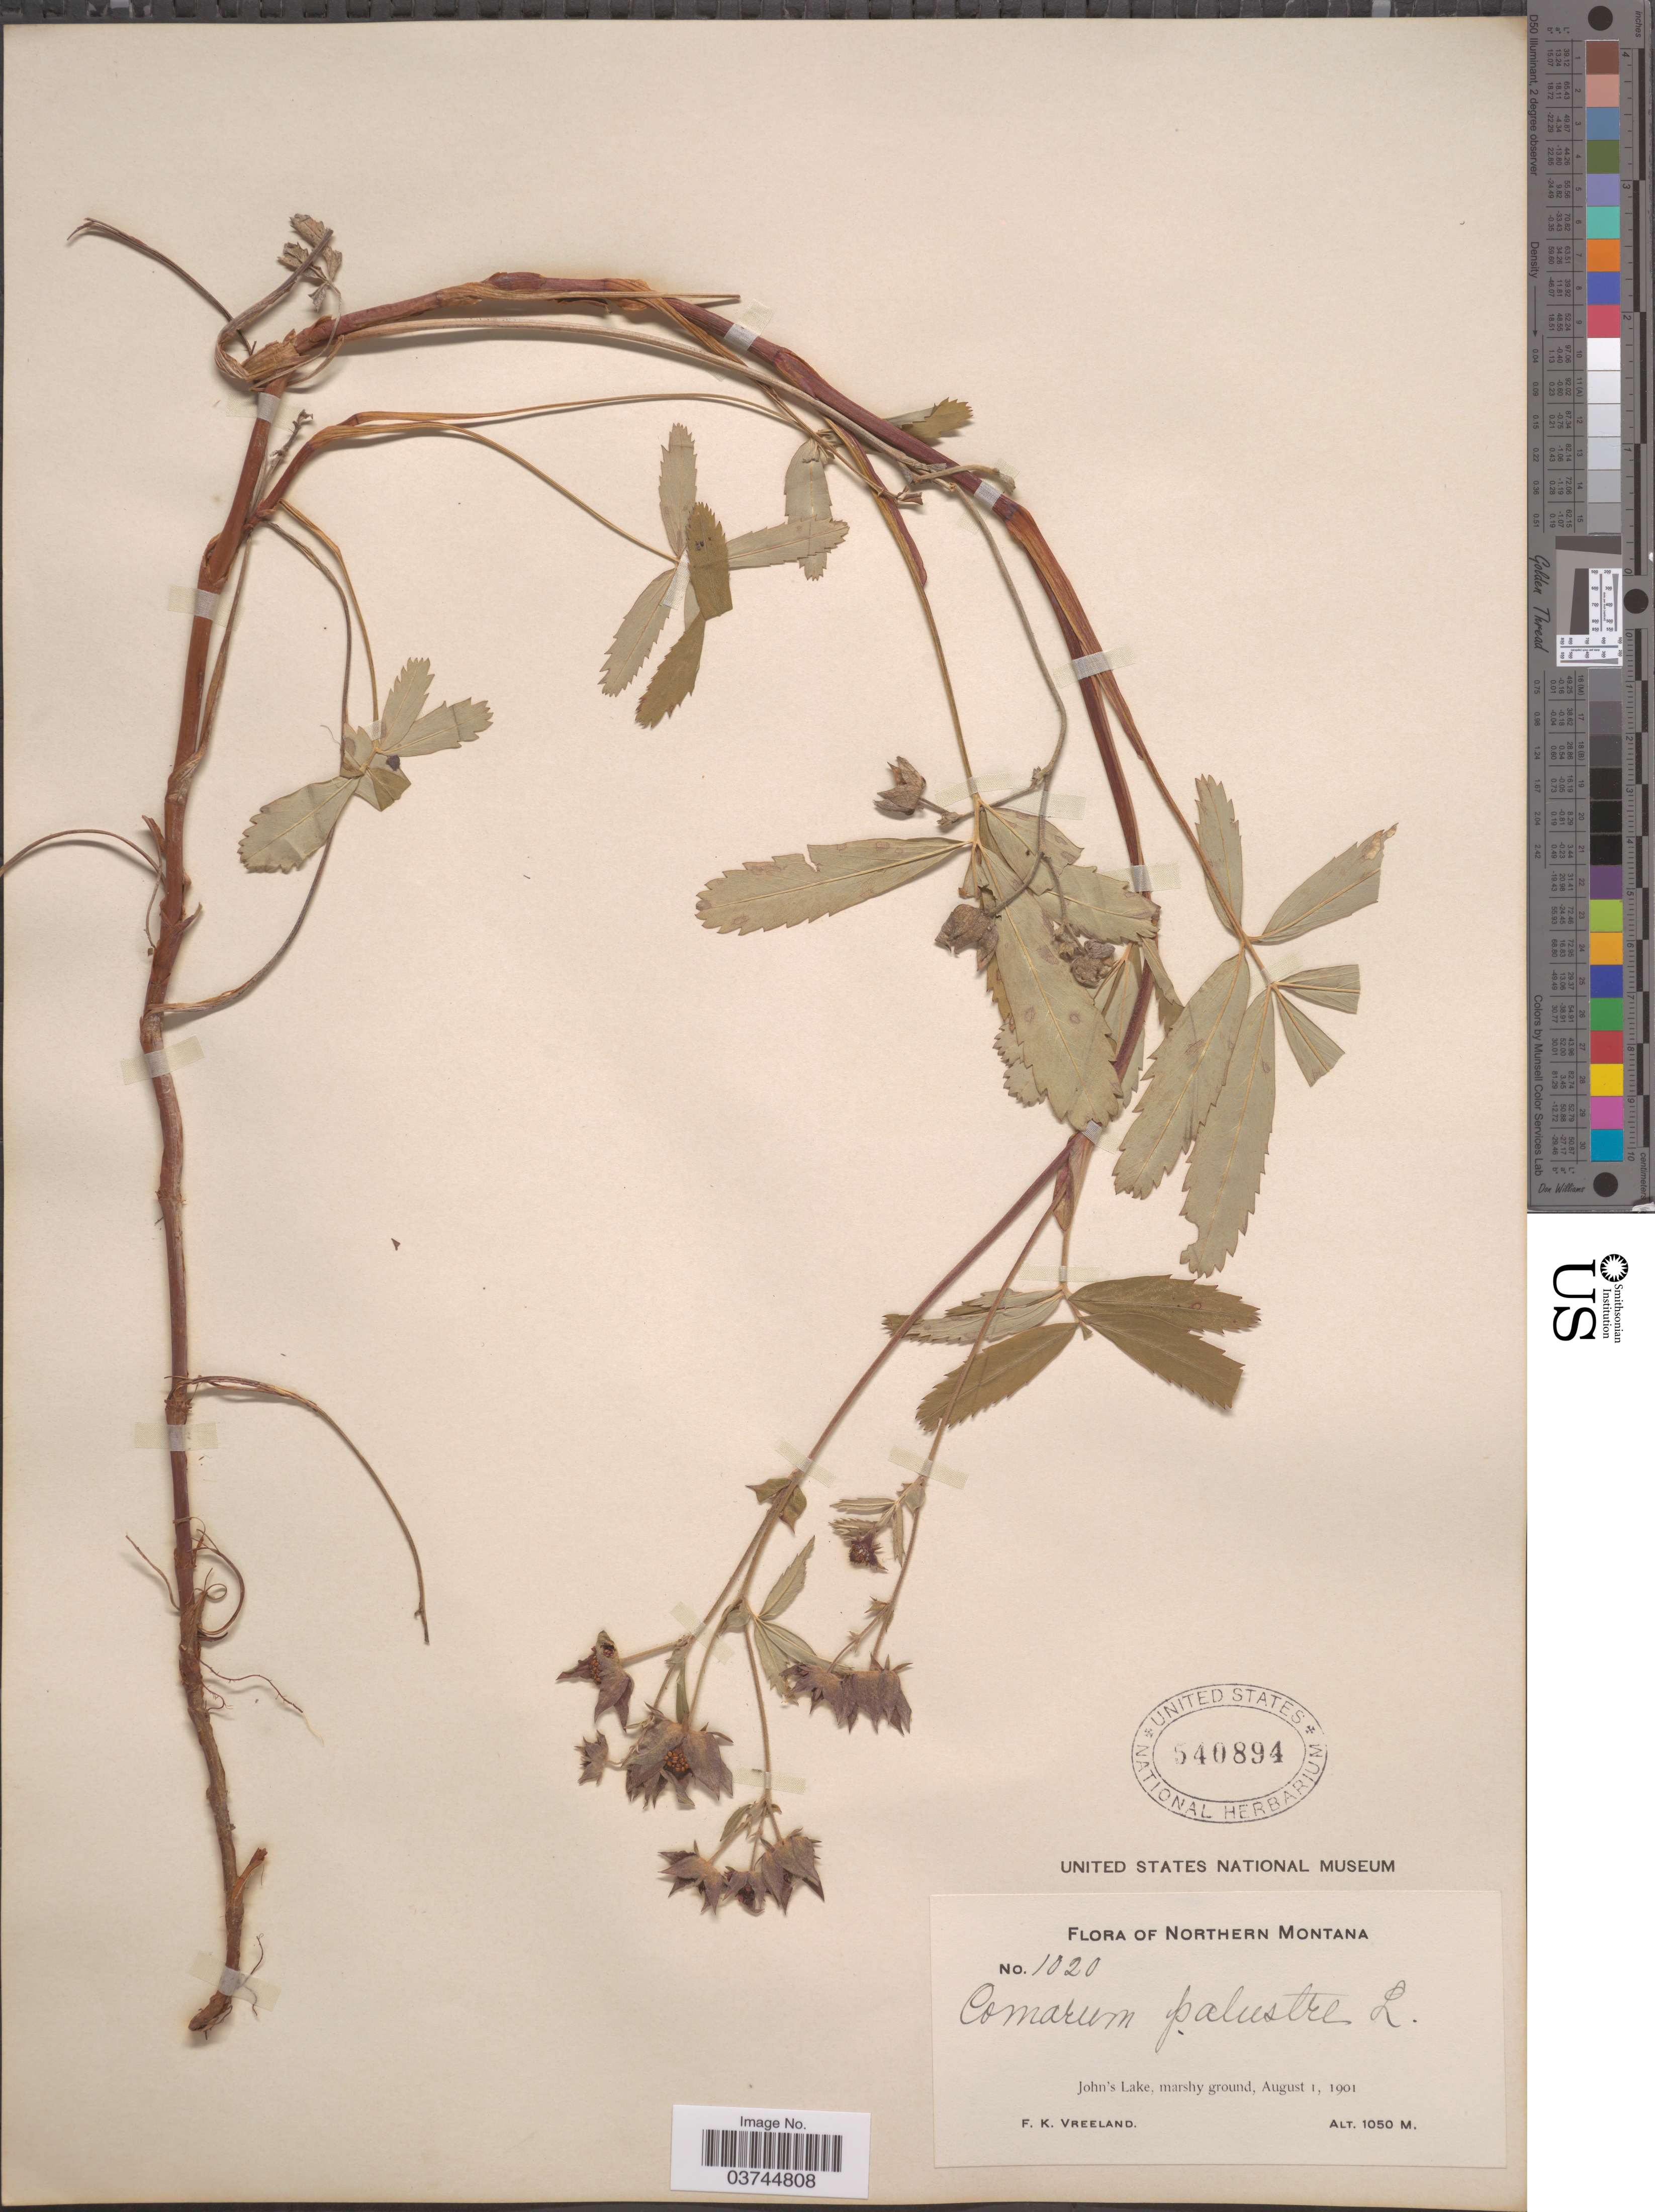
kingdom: Plantae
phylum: Tracheophyta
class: Magnoliopsida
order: Rosales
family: Rosaceae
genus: Comarum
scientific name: Comarum palustre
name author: L.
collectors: F. Vreeland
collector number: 1020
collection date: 1901-08-01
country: United States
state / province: Montana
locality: Northern Montana. John's Lake.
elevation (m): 1050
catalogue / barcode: US 540894